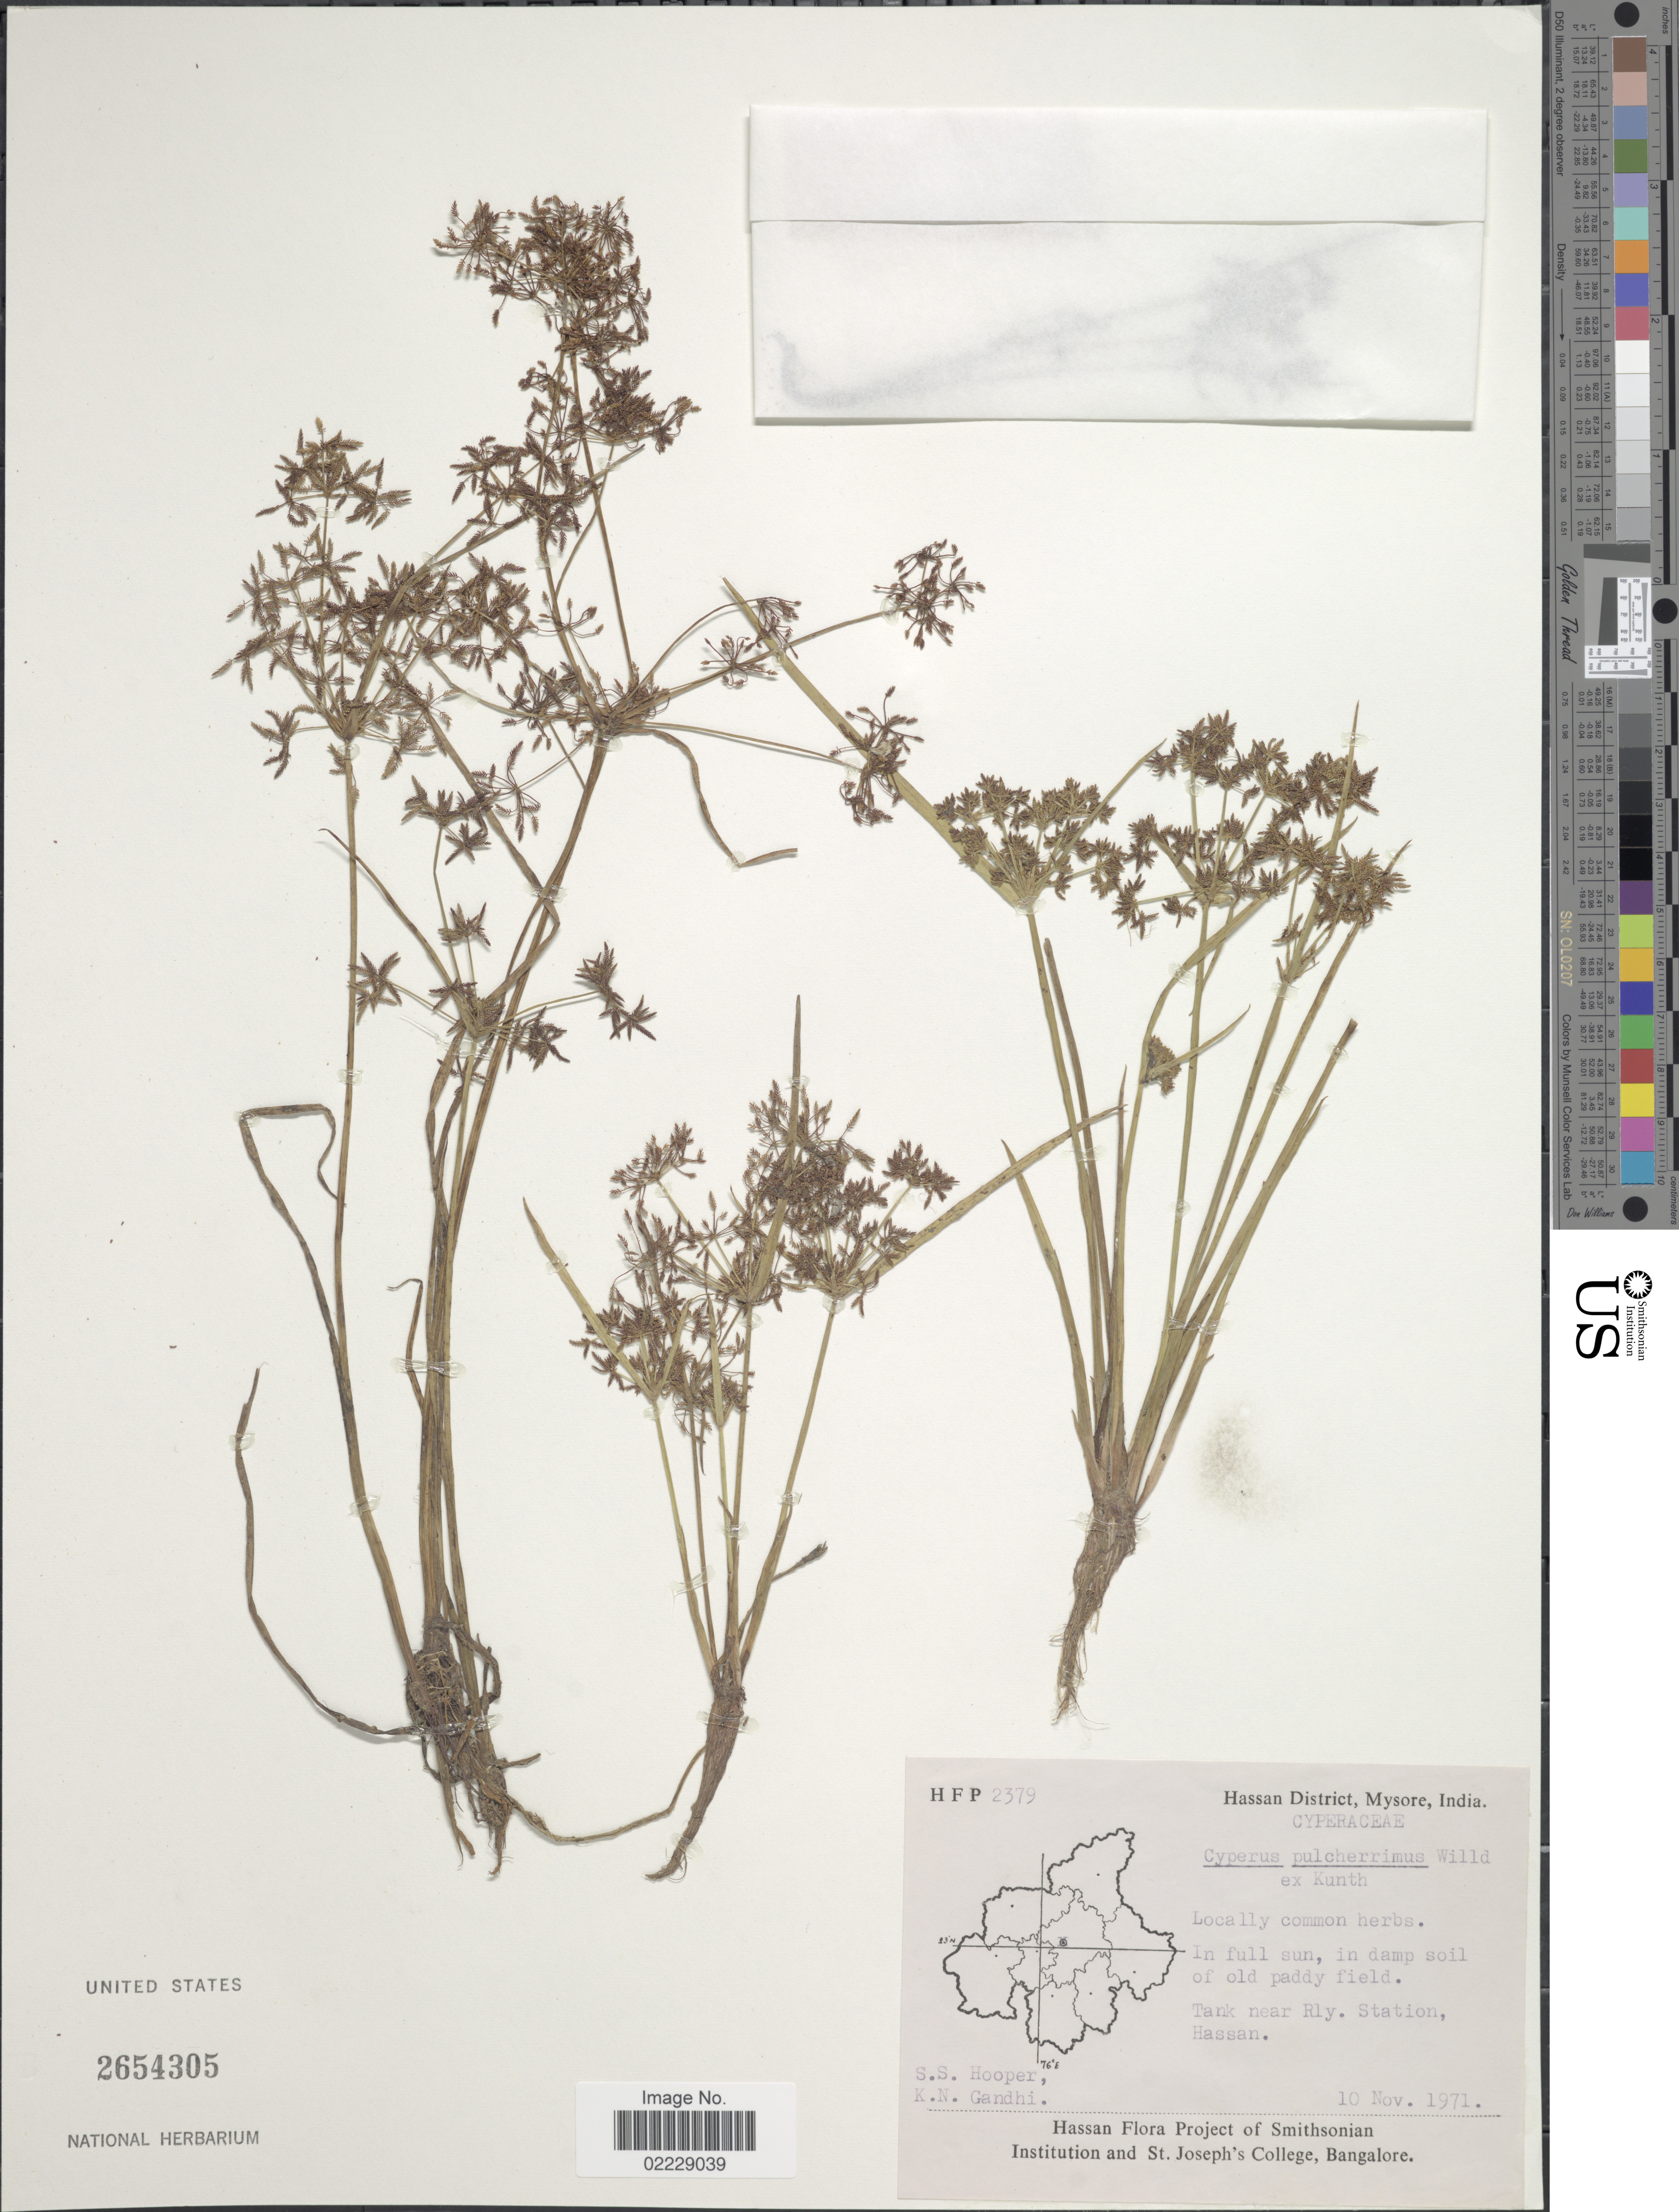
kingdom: Plantae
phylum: Tracheophyta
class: Liliopsida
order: Poales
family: Cyperaceae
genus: Cyperus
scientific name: Cyperus tenuispica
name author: Steud.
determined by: Strong, Mark T., (BOT), Smithsonian Institution - National Museum of Natural History (UNITED STATES)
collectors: S. S. Hooper & K. N. Gandhi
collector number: HFP2379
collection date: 1971-11-10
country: India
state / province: Karnataka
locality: Hassan District, Mysore. Tank near Rly. Station, Hassan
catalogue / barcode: US 2654305